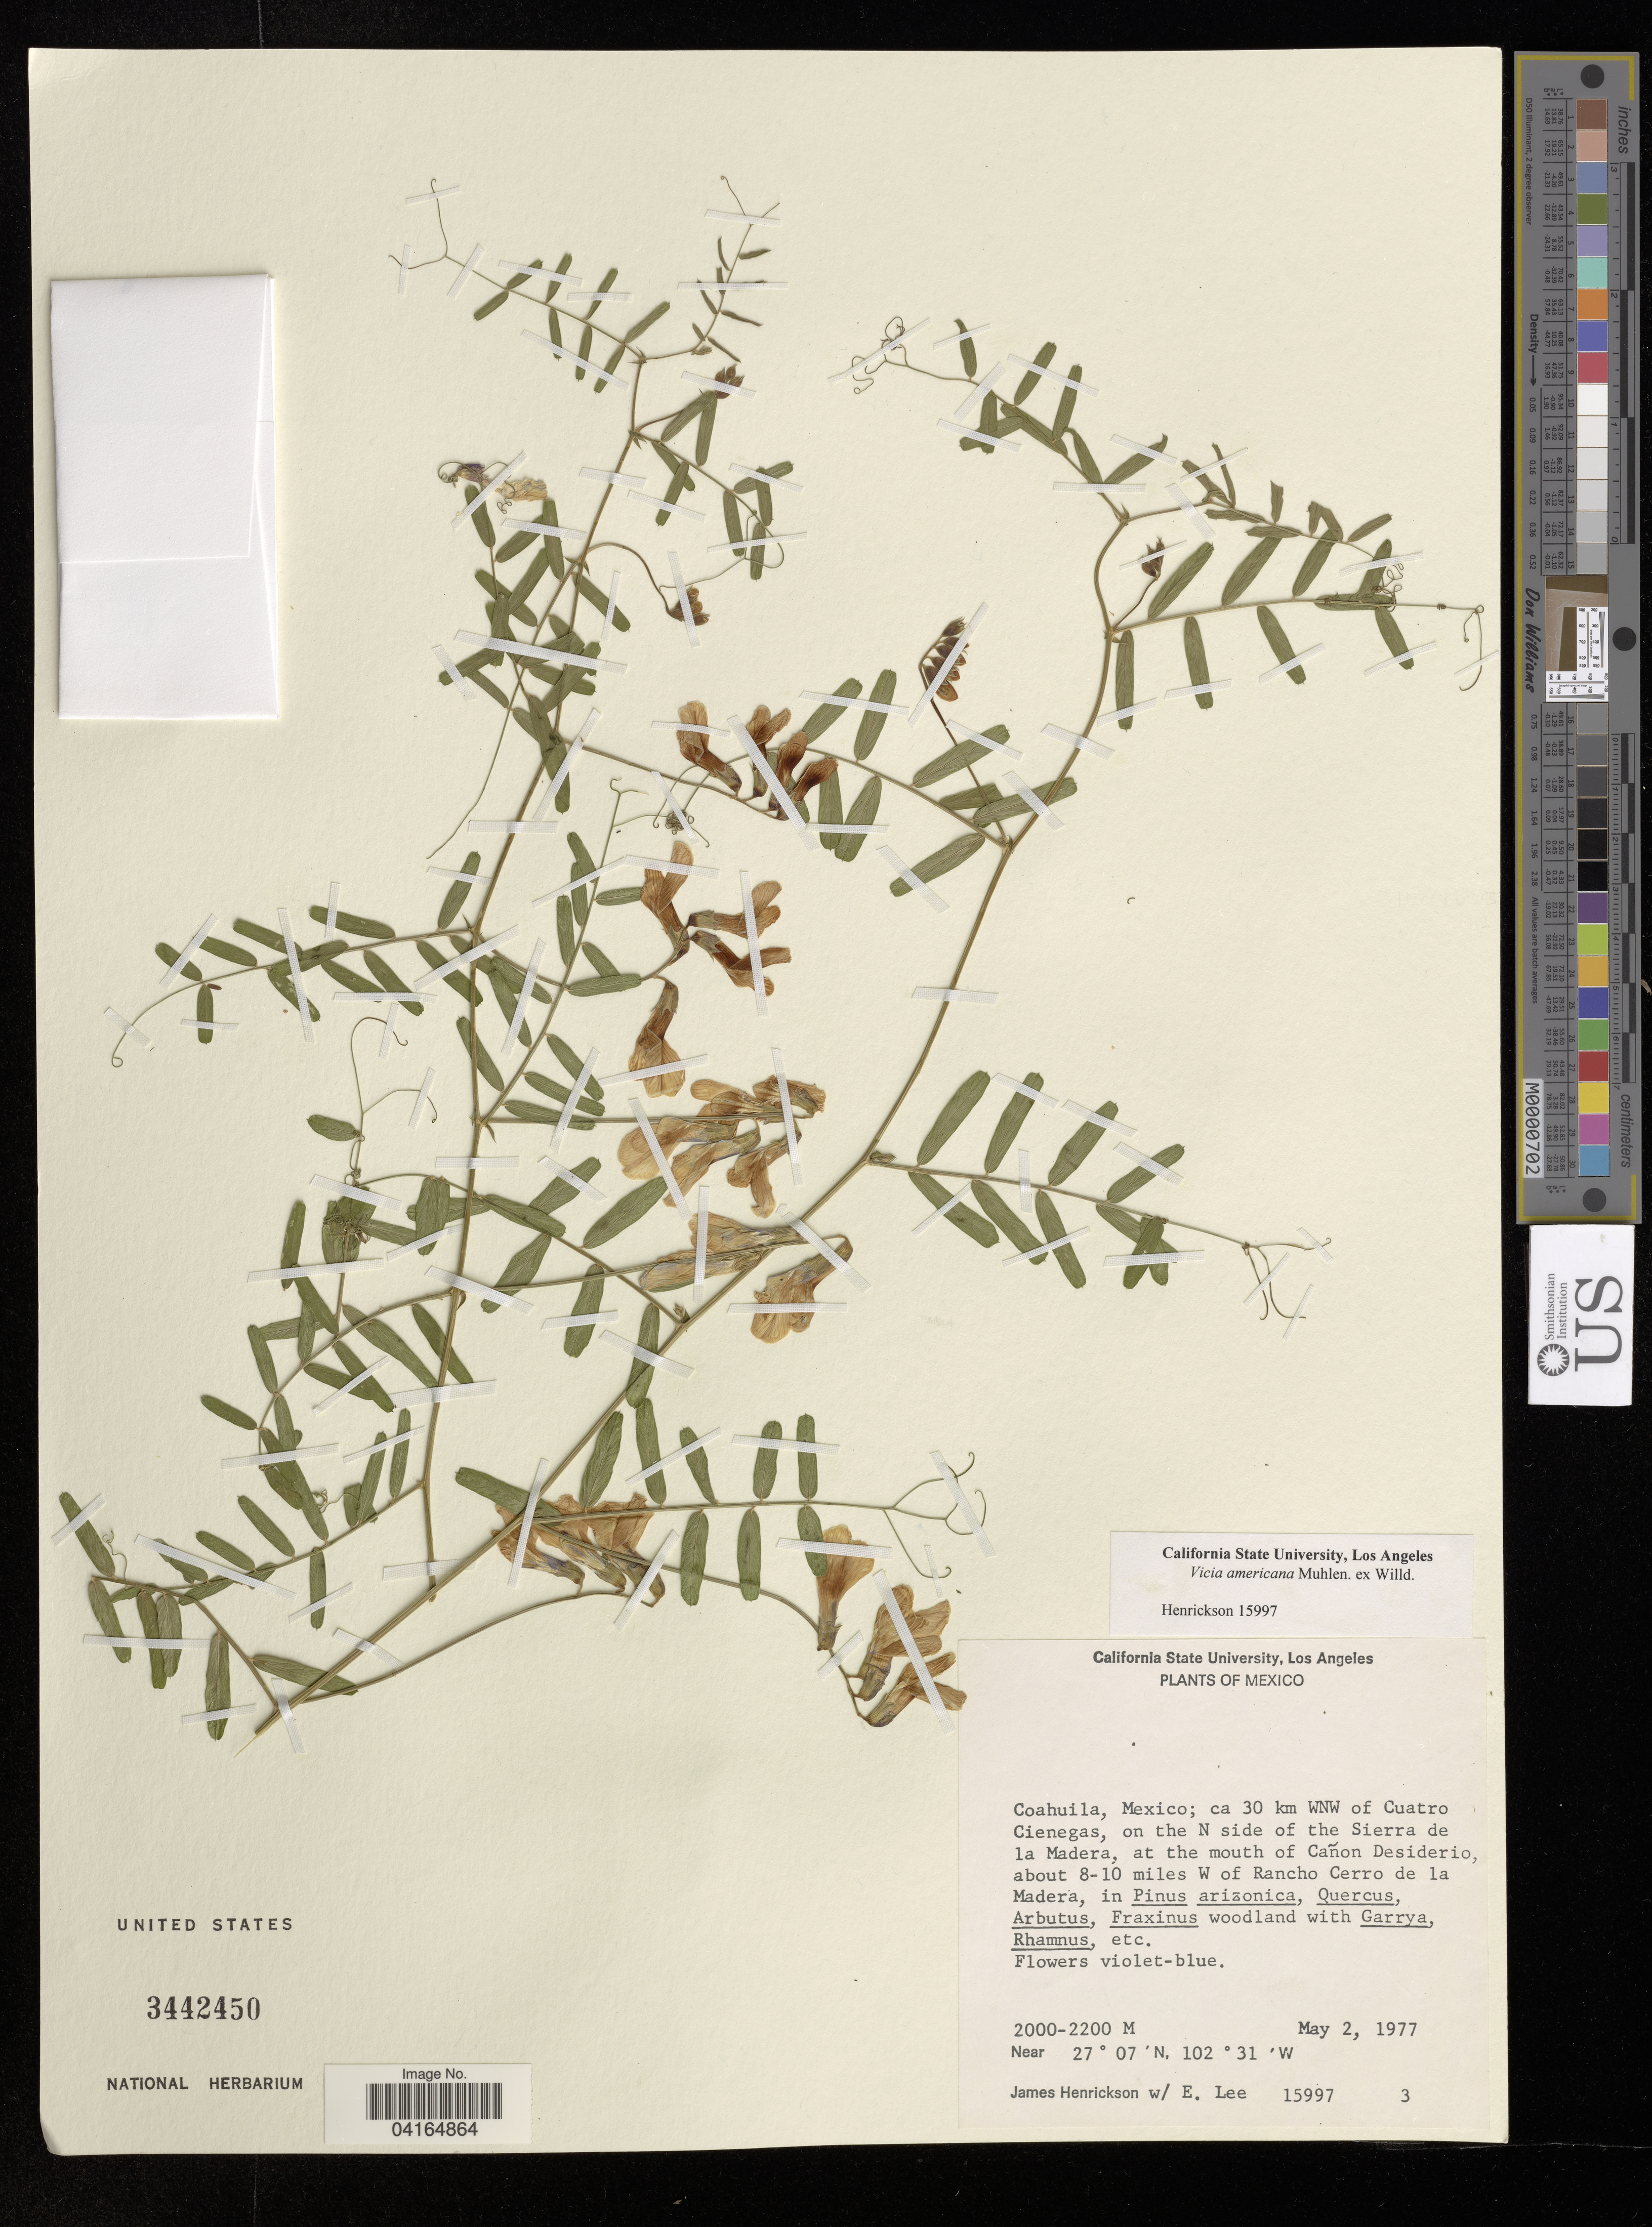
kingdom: Plantae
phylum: Tracheophyta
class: Magnoliopsida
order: Fabales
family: Fabaceae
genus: Vicia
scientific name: Vicia americana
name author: Muhl. ex Willd.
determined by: Hechenleitner, Paulina, RBG Edinburgh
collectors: J. Henrickson & E. Lee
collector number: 15997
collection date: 1977-05-02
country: Mexico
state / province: Coahuila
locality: Ca 30 km WNW of Cuatro Cienegas, on the N side of the Sierra de la Madera, at the mouth of Cañon Desiderio, about 8-10 miles W of Rancho Cerro de la Madera, in Pinus arizonica, Quercus, Arbutus, Fraxinus woodland with Garrya, Rhamnus, etc.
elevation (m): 2000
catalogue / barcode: US 3442450